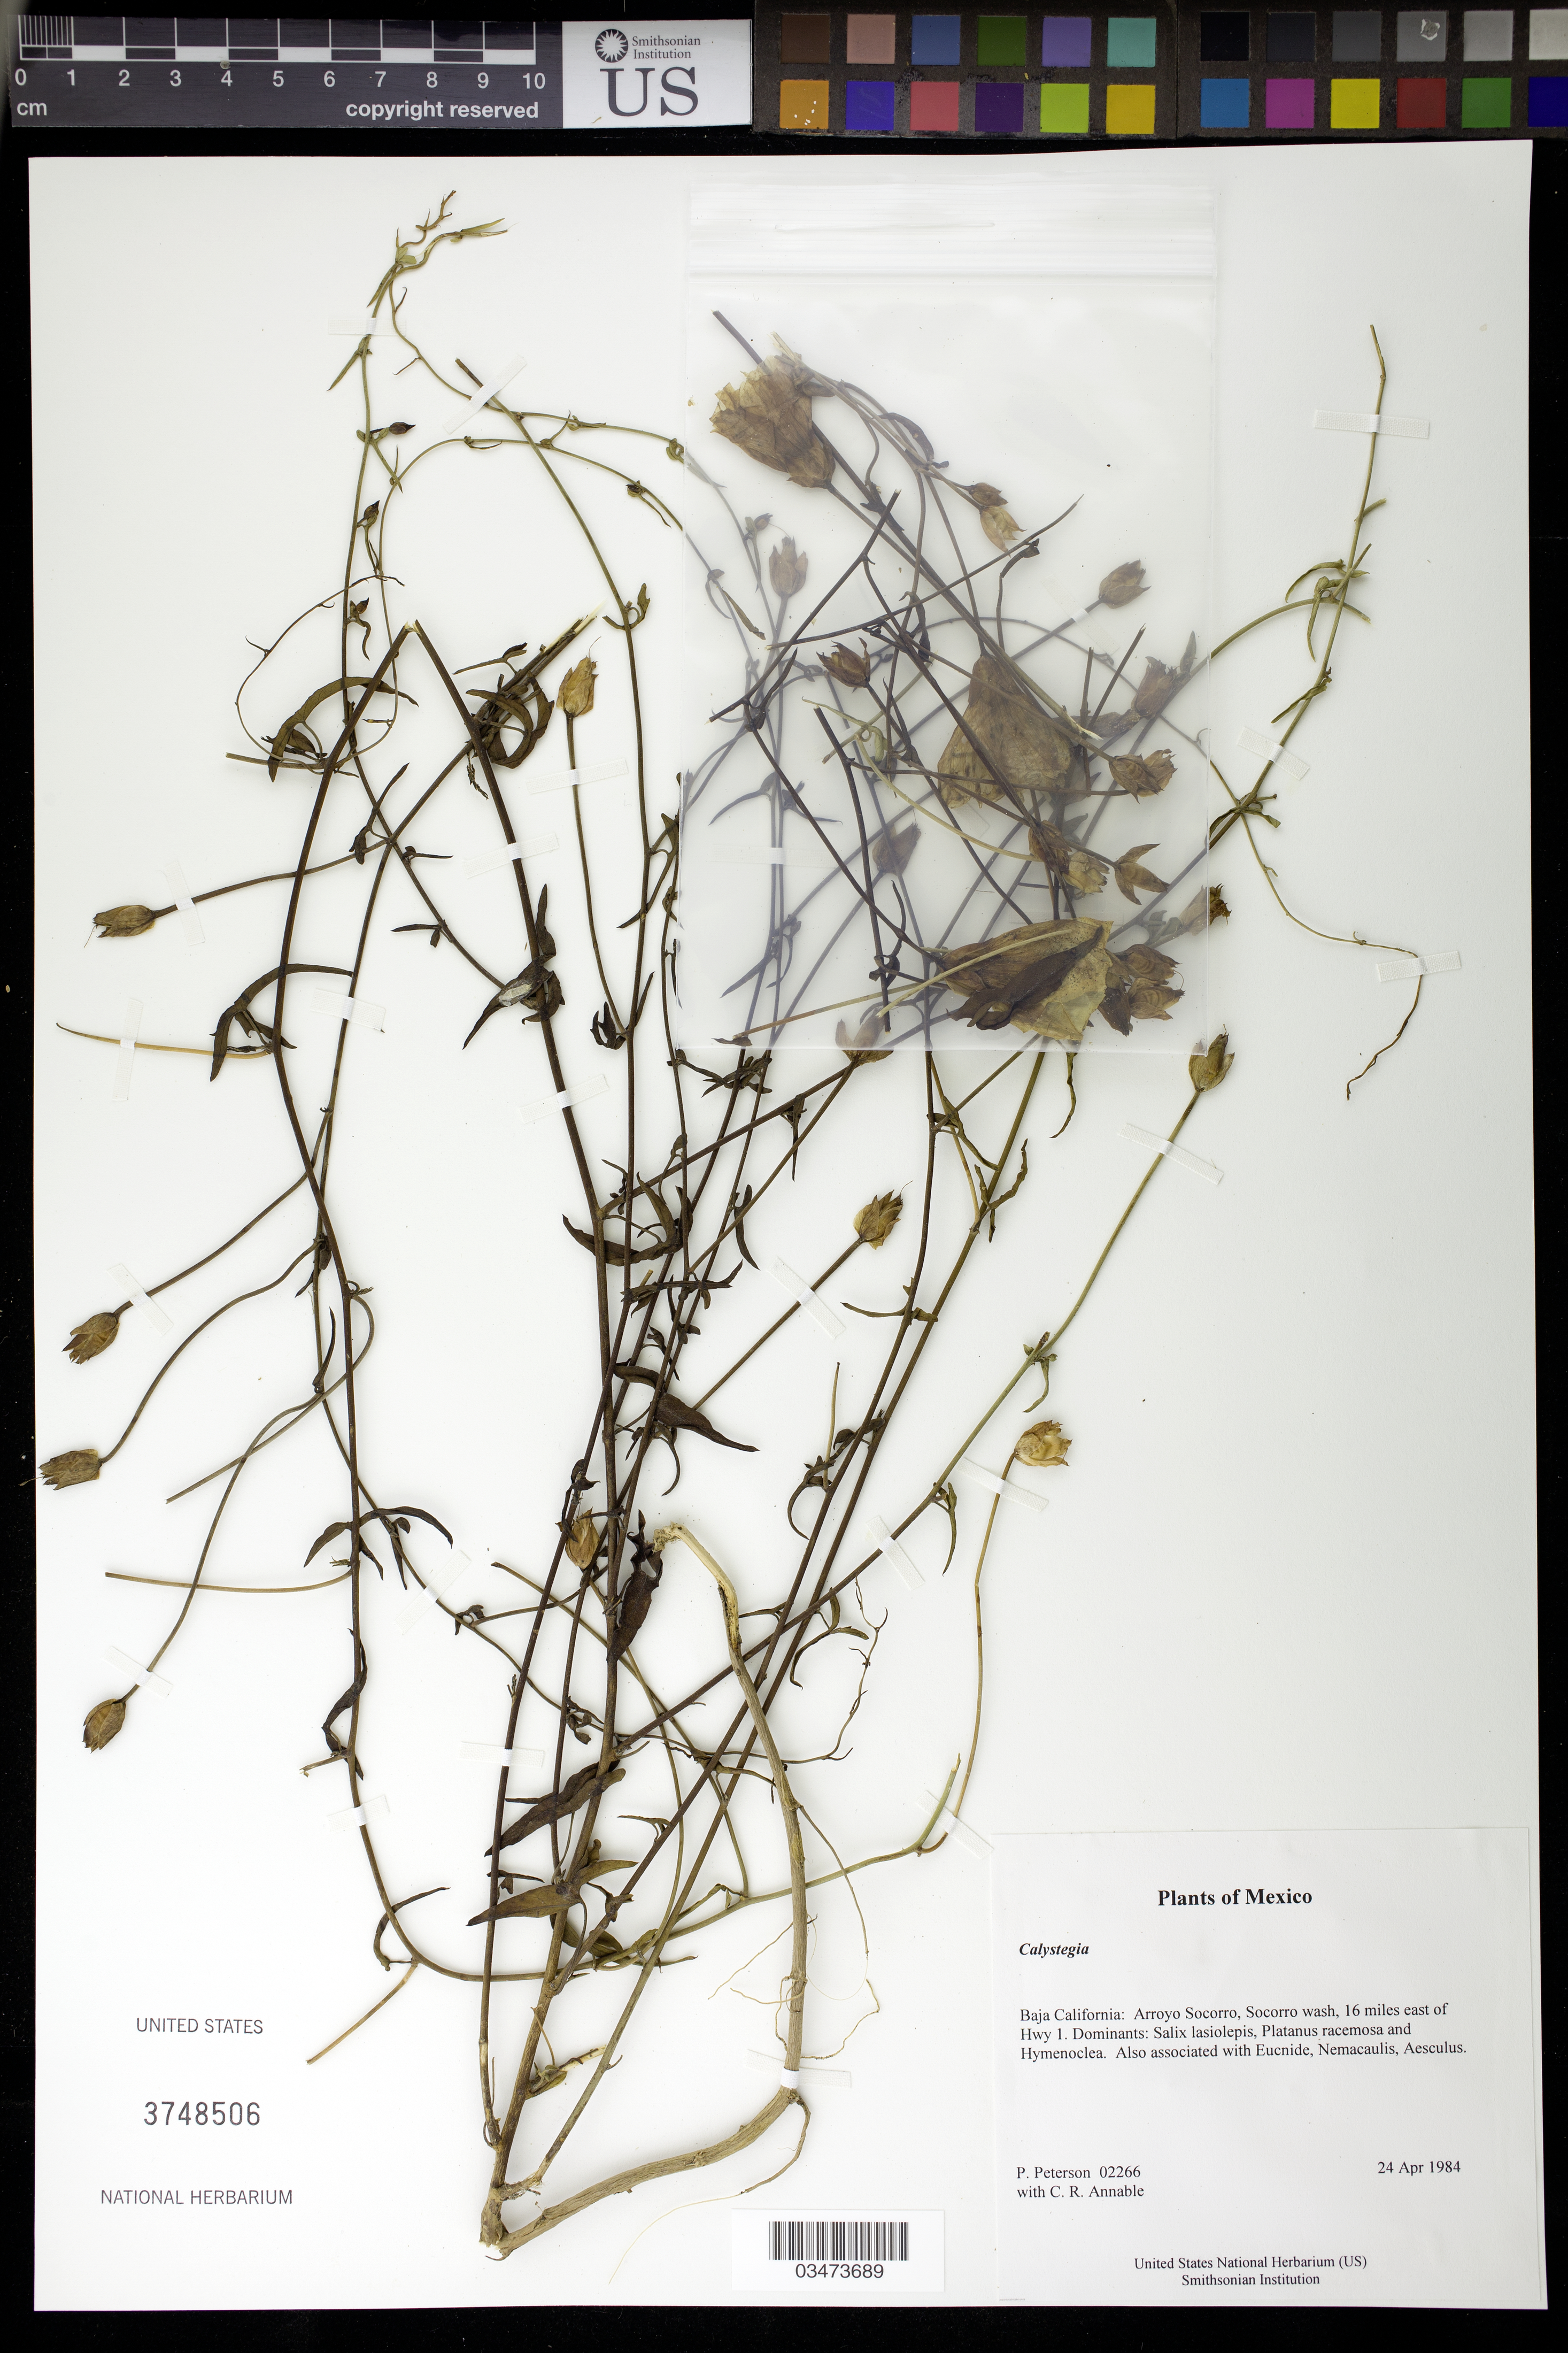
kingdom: Plantae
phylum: Tracheophyta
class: Magnoliopsida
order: Solanales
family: Convolvulaceae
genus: Calystegia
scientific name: Calystegia sp.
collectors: P. M. Peterson & C. R. Annable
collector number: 02266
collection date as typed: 24 Apr 1984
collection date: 1984-04-24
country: Mexico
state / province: Baja California Norte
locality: Arroyo Socorro, Socorro wash, 16 miles east of Hwy 1.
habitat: Dominants: Salix lasiolepis, Platanus racemosa and Hymenoclea. Also associated with Eucnide, Nemacaulis, Aesculus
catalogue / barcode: US 3748506